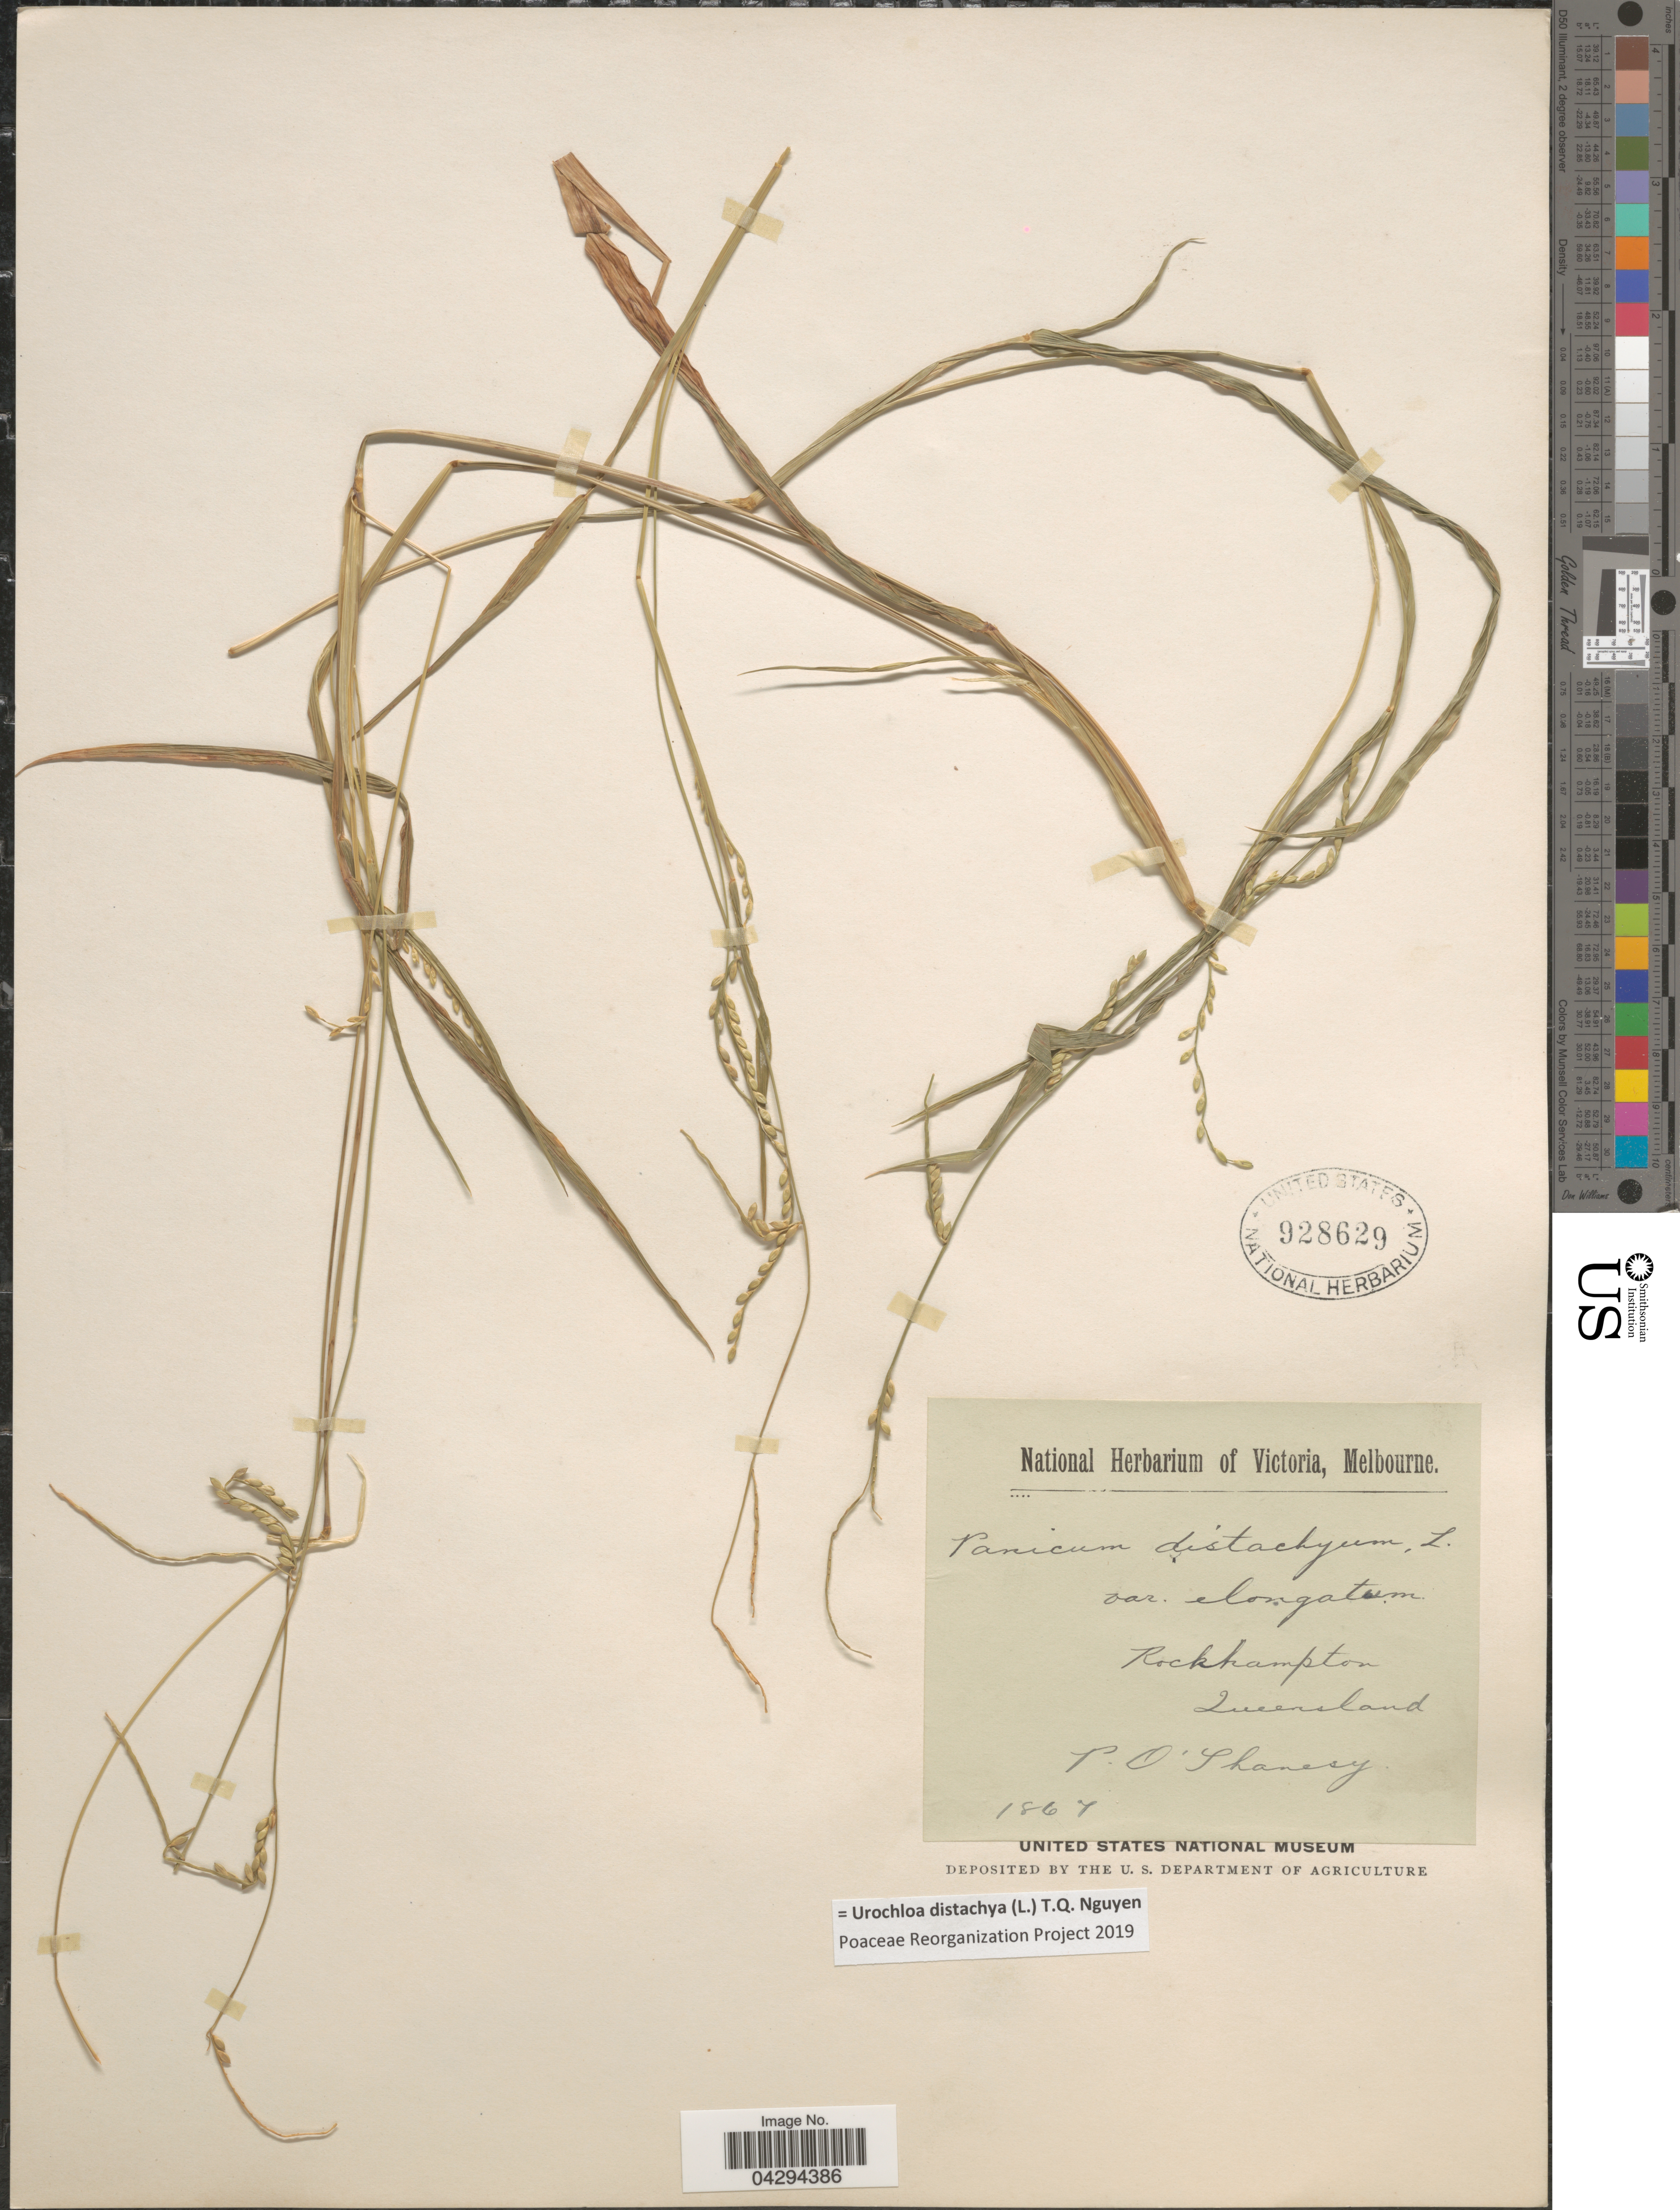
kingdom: Plantae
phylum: Tracheophyta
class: Liliopsida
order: Poales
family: Poaceae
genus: Urochloa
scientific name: Urochloa distachya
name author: (L.) T.Q. Nguyen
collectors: P. O'shanesy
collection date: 1867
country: Australia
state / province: Queensland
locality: Rockhampton.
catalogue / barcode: US 928629